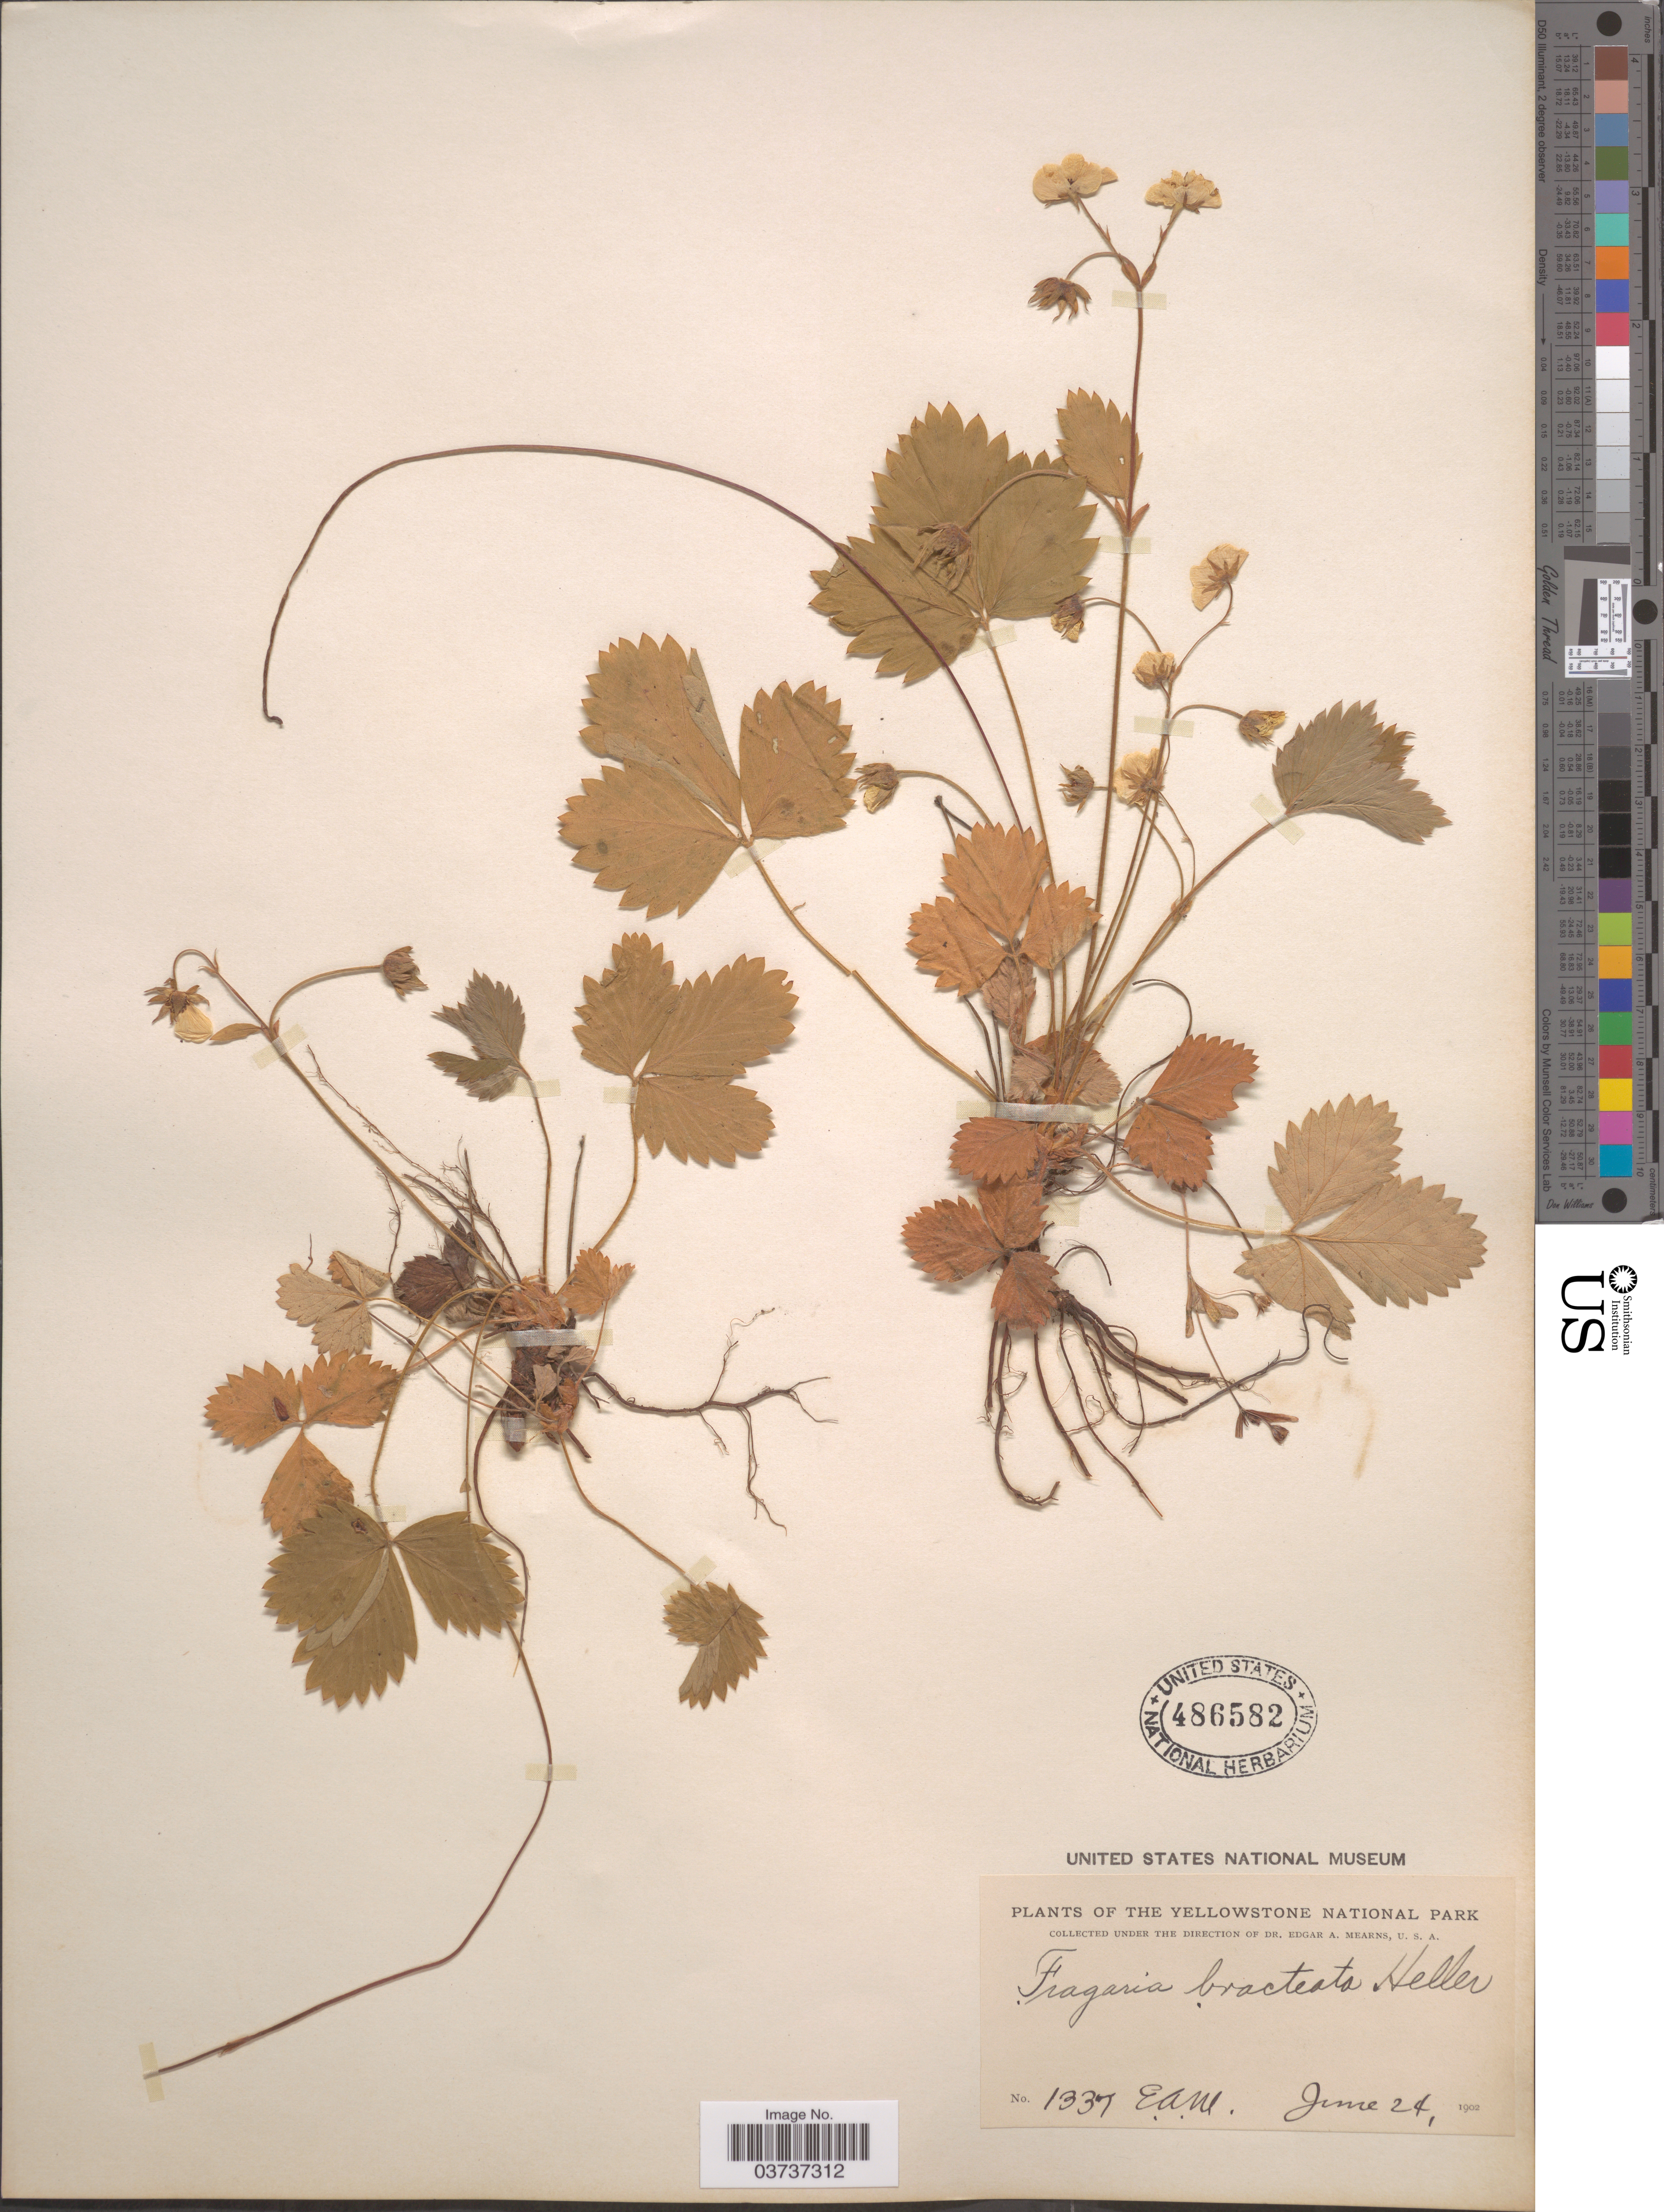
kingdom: Plantae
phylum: Tracheophyta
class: Magnoliopsida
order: Rosales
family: Rosaceae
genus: Fragaria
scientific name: Fragaria vesca subsp. bracteata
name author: L.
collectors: E. A. Mearns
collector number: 1337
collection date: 1902-06-24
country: United States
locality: The Yellowstone National Park.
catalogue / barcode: US 486582